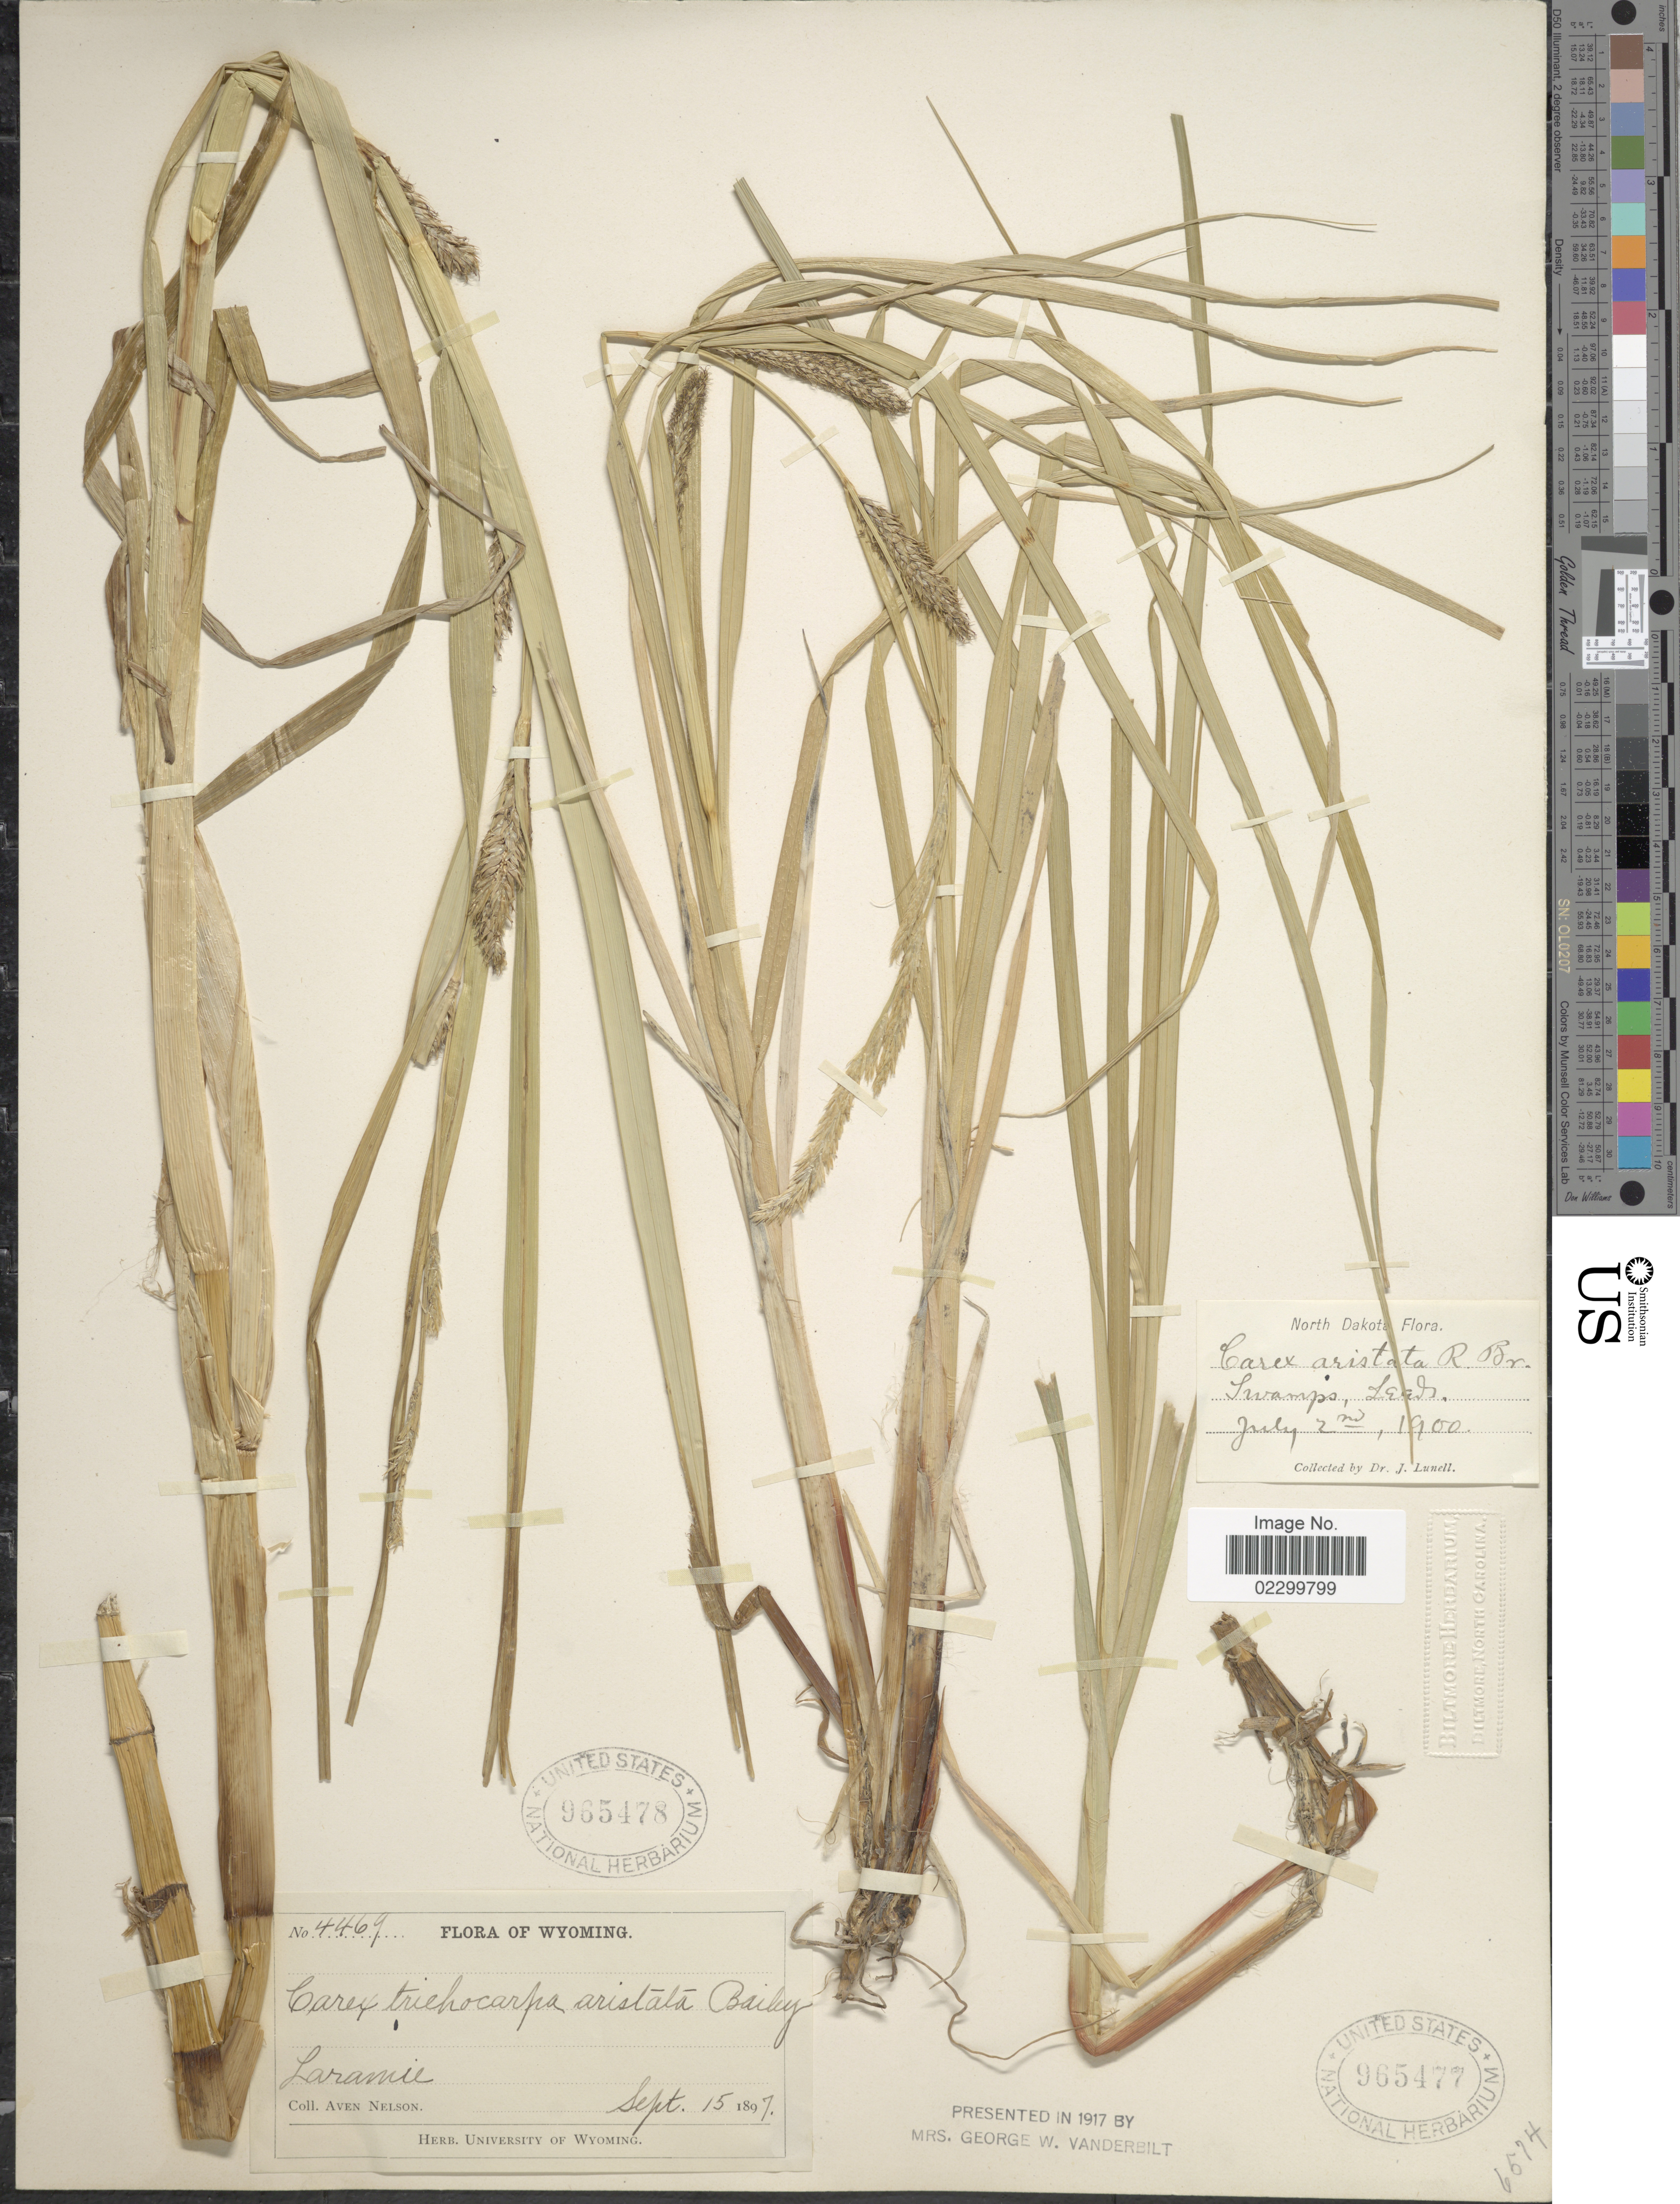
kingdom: Plantae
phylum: Tracheophyta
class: Liliopsida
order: Poales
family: Cyperaceae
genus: Carex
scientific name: Carex atherodes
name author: Spreng.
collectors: A. Nelson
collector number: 4464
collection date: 1897-09-15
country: United States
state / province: Wyoming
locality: Laramie.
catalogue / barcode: US 965478